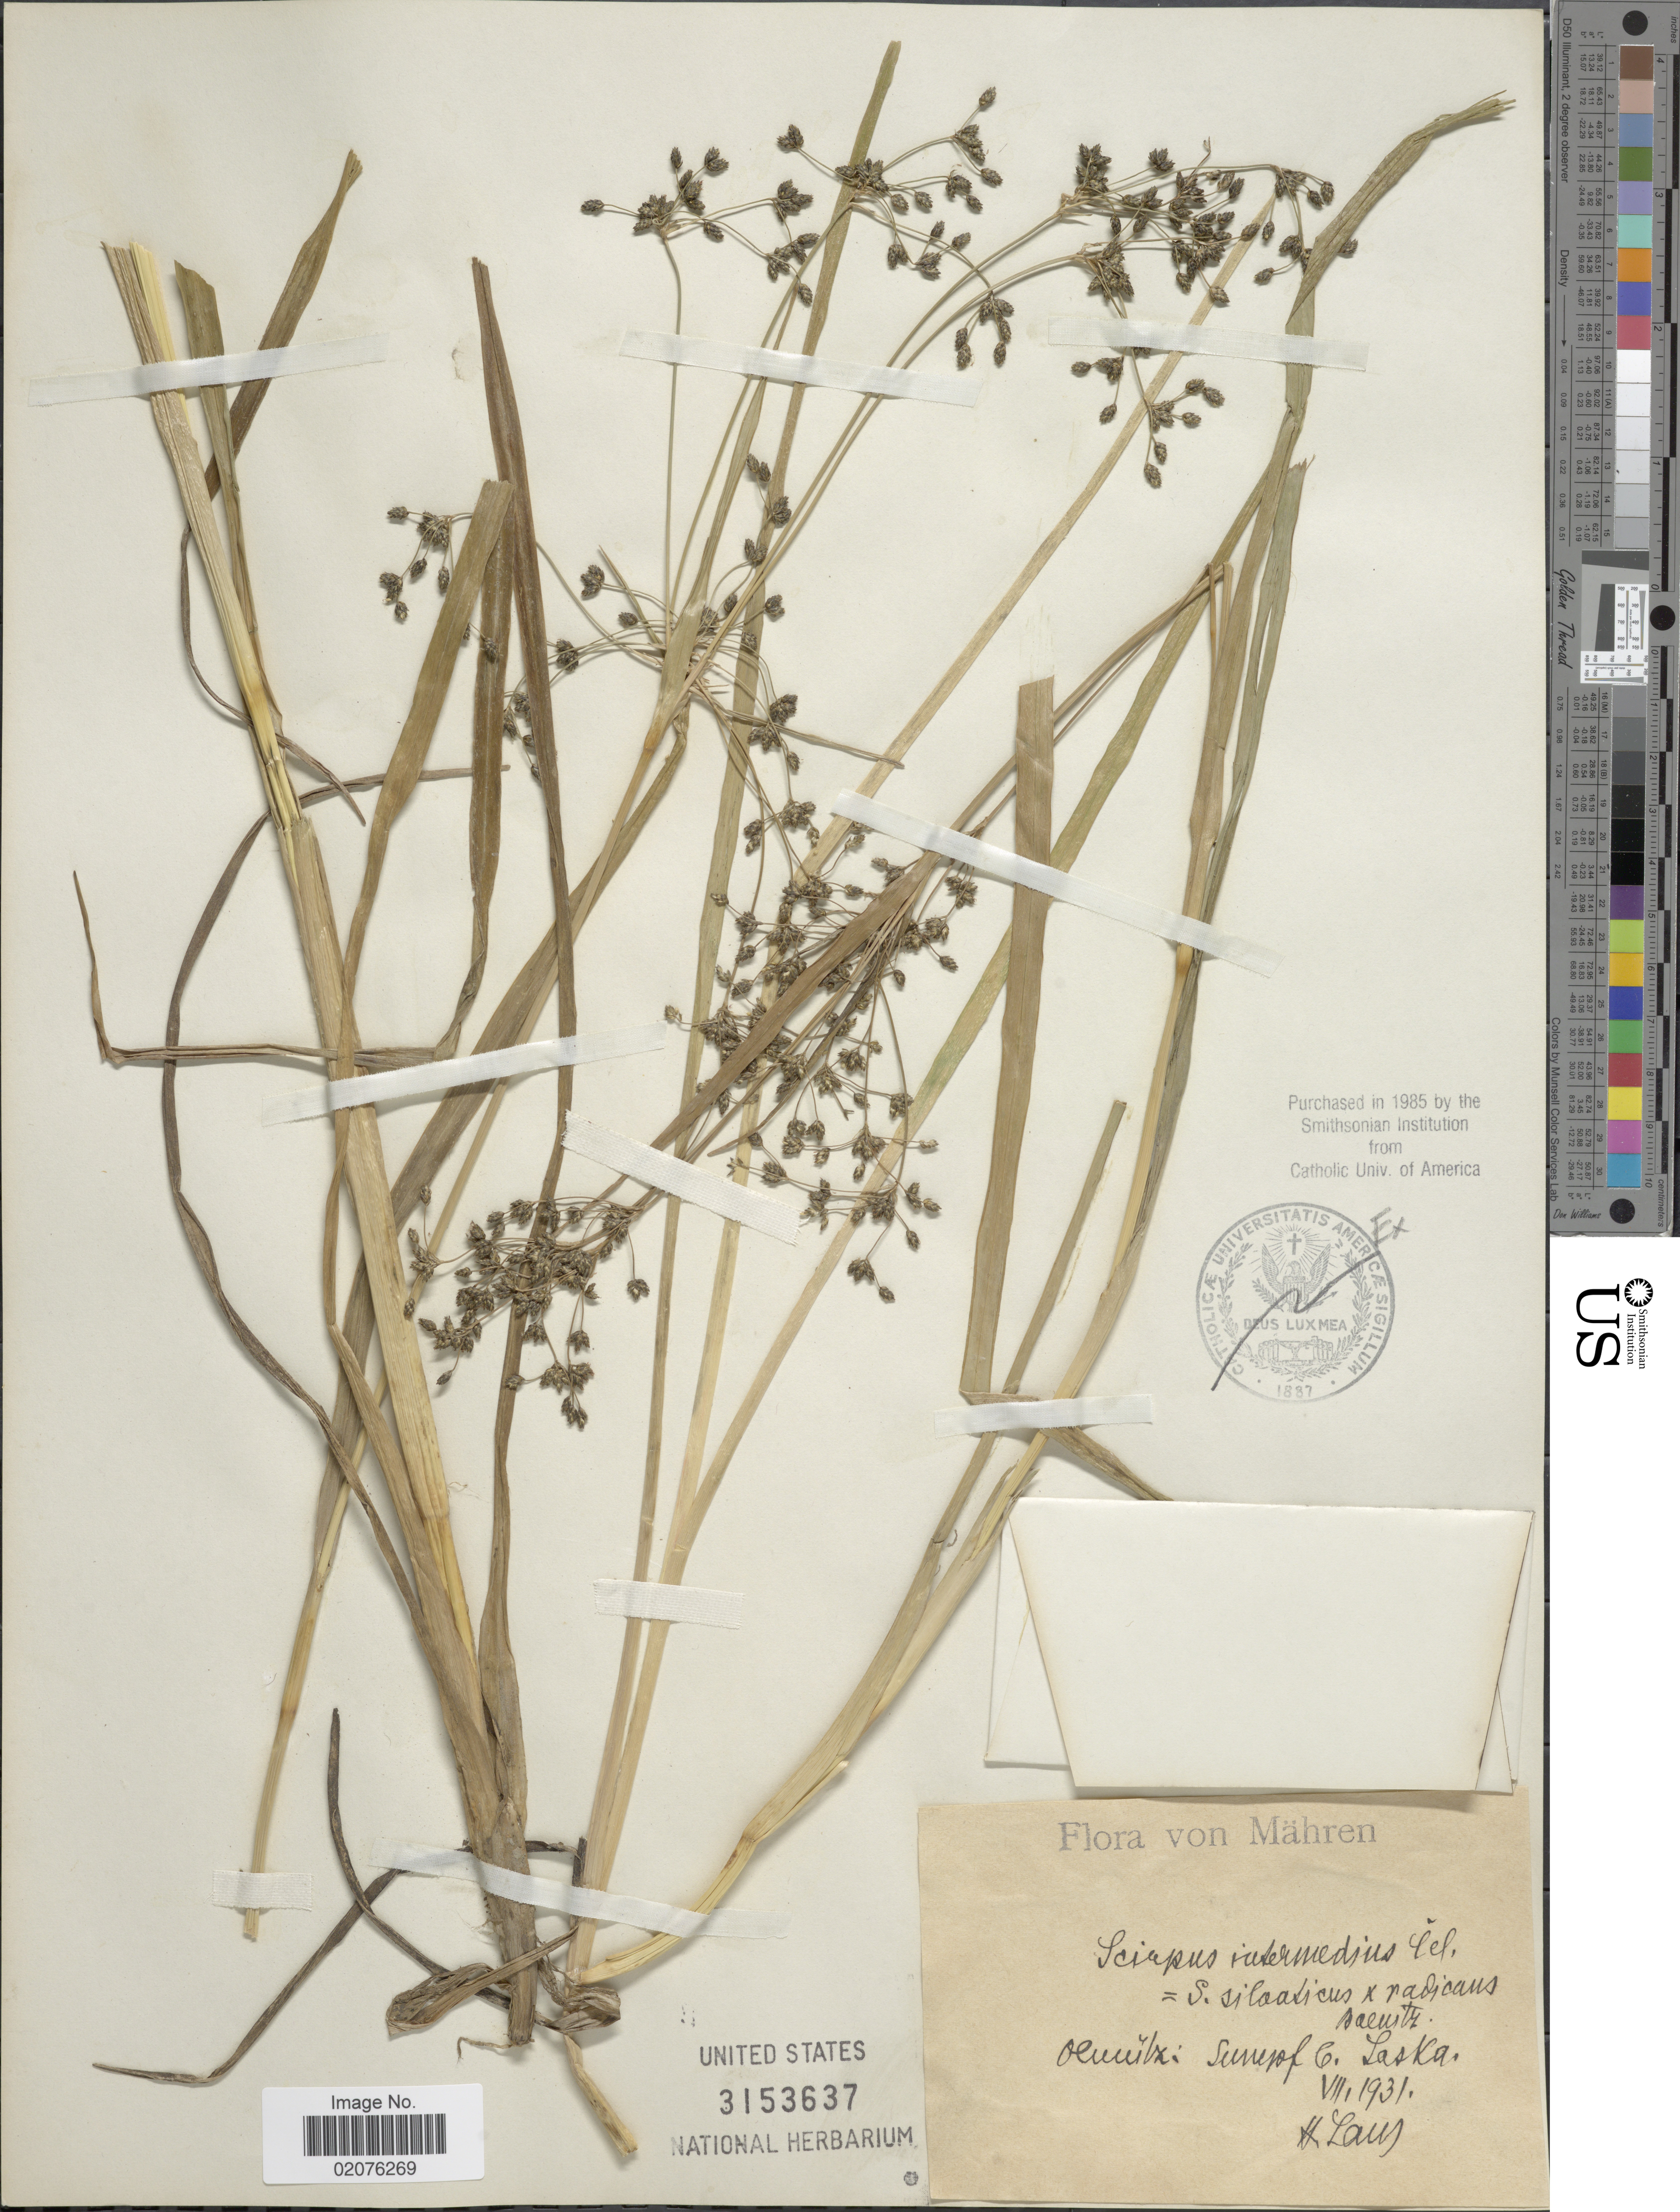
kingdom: Plantae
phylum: Tracheophyta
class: Liliopsida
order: Poales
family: Cyperaceae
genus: Scirpus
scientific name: Scirpus sylvaticus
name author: L.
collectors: H. Laus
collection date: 1931-07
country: Czechia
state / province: Olomouc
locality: Mahren, Olmutz: Sunesof c. Laska [interpreted]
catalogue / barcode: US 3153637